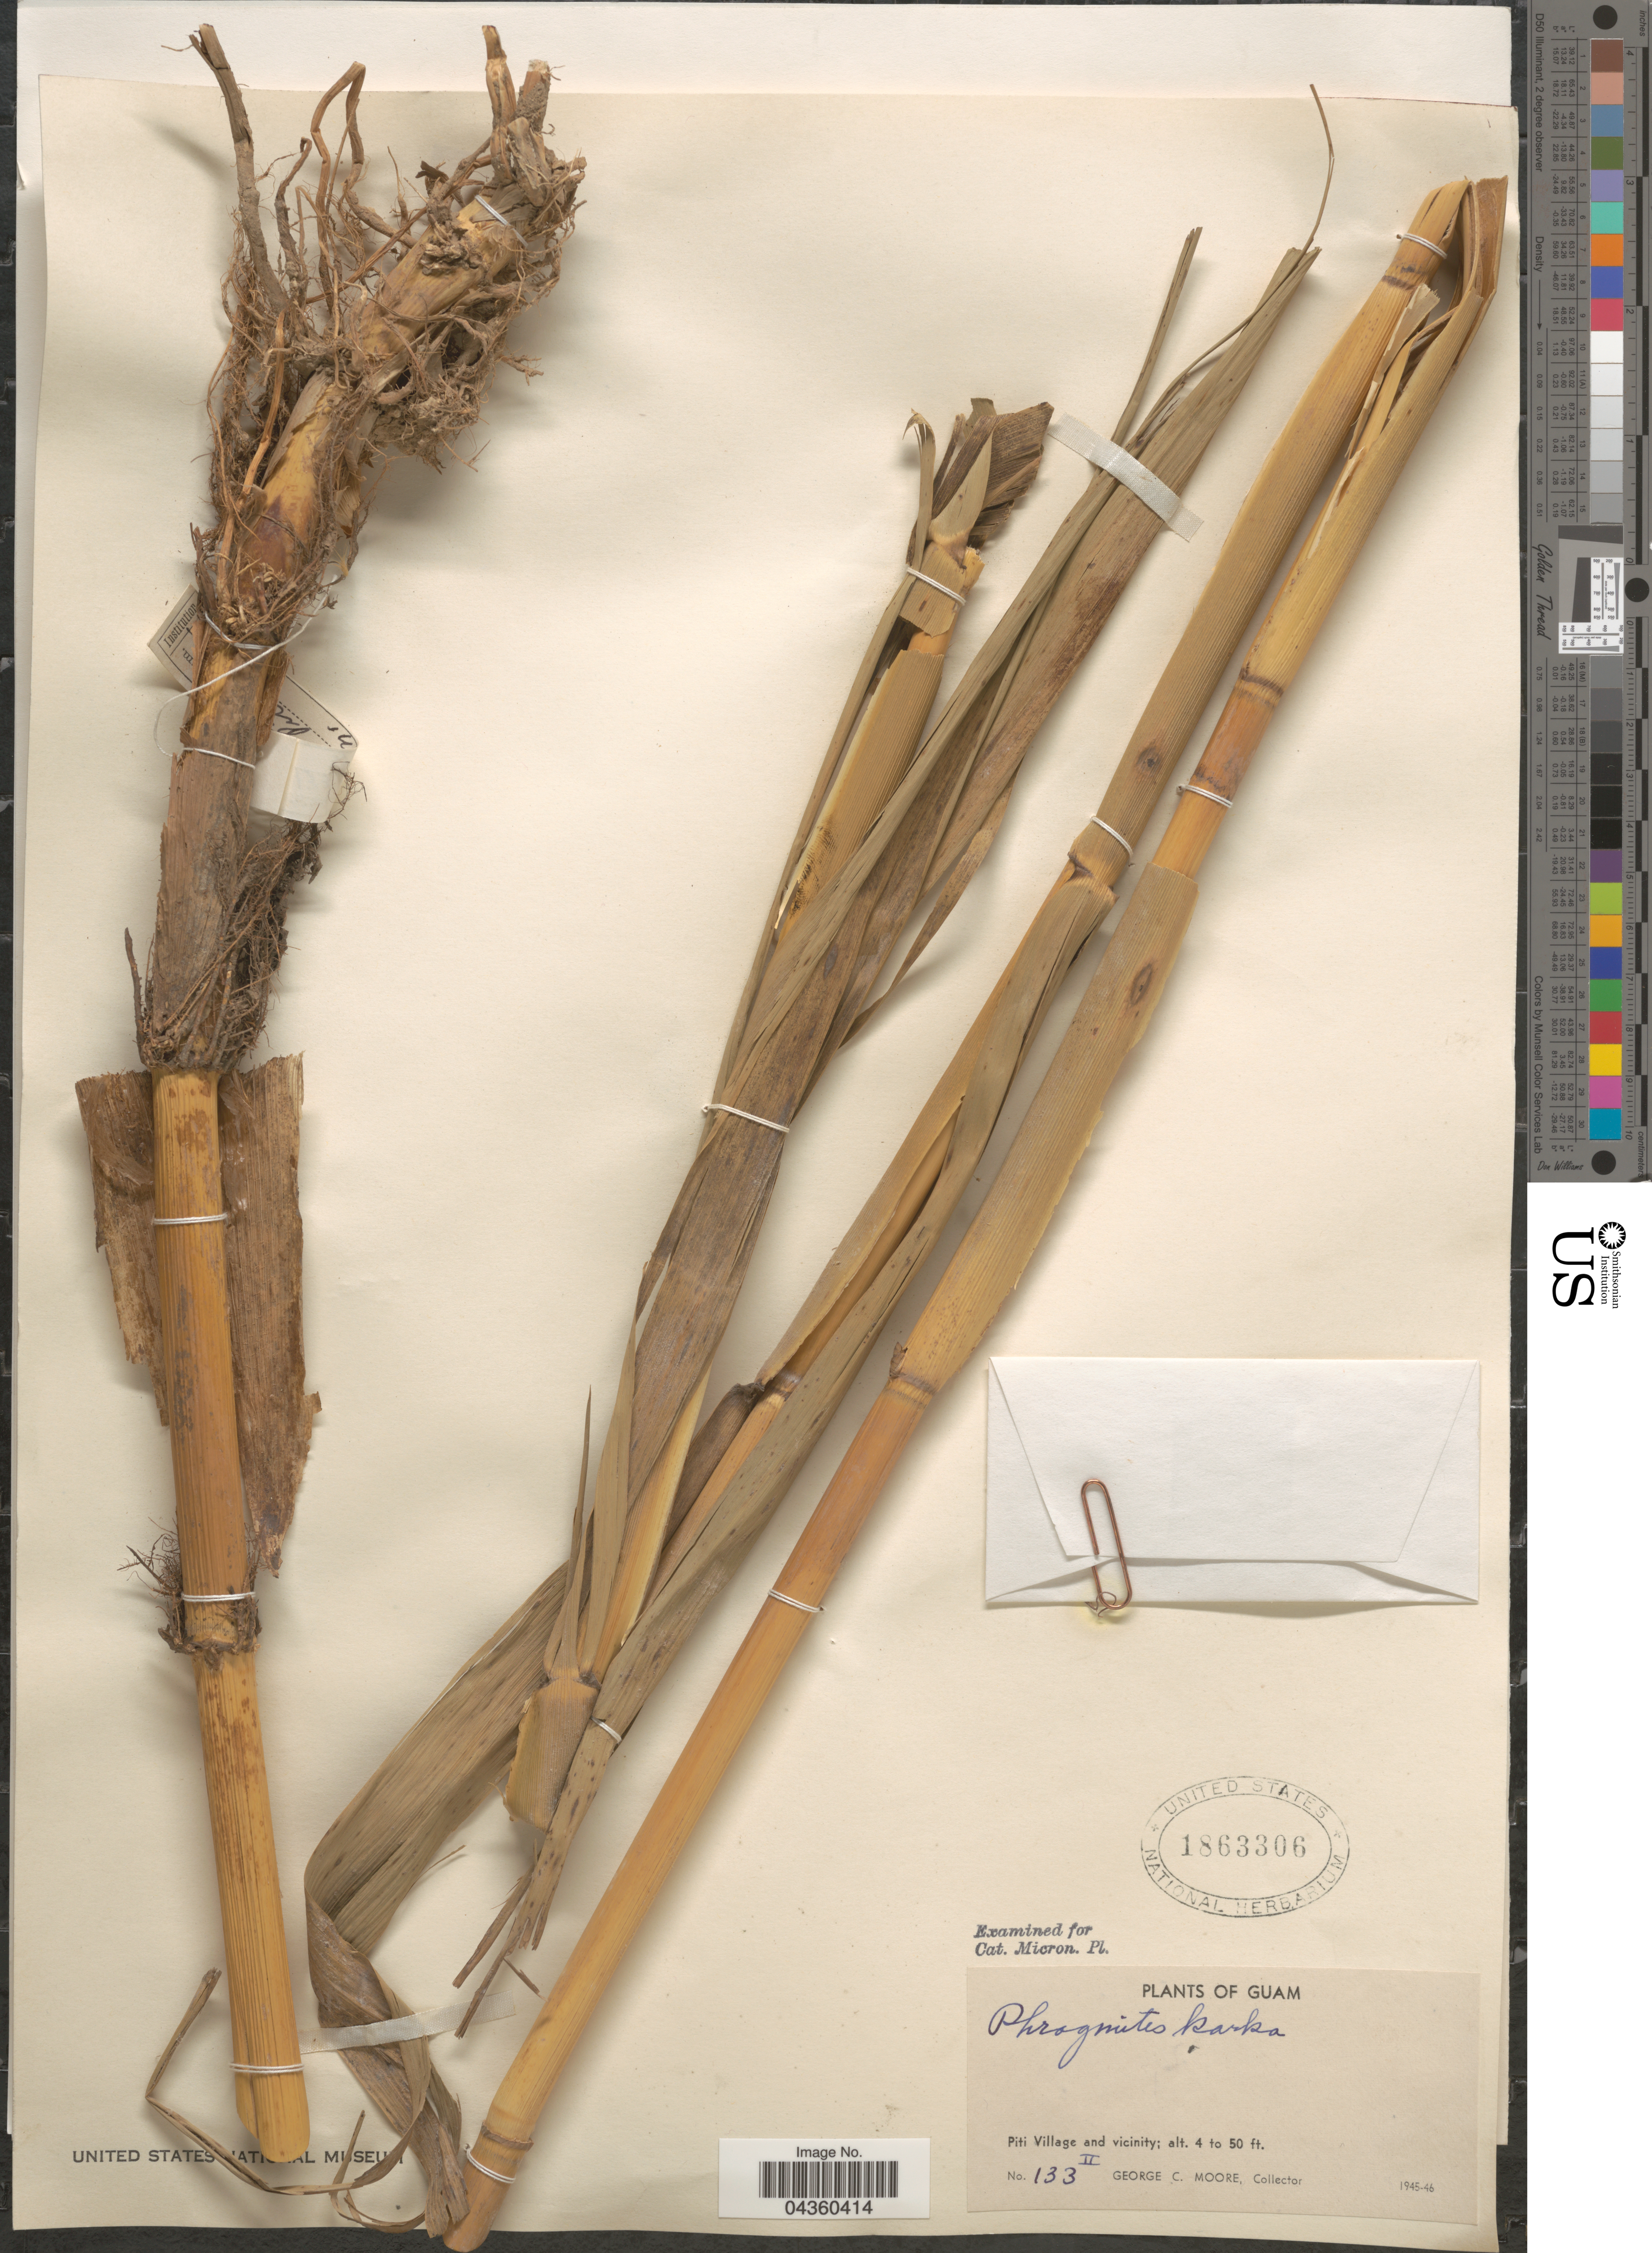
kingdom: Plantae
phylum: Tracheophyta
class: Liliopsida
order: Poales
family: Poaceae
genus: Phragmites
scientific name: Phragmites karka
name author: (Retz.) Trin. ex Steud.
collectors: G. C. Moore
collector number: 133II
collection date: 1945/1946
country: Guam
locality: Piti Village and vicinity.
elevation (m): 1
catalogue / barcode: US 1863306